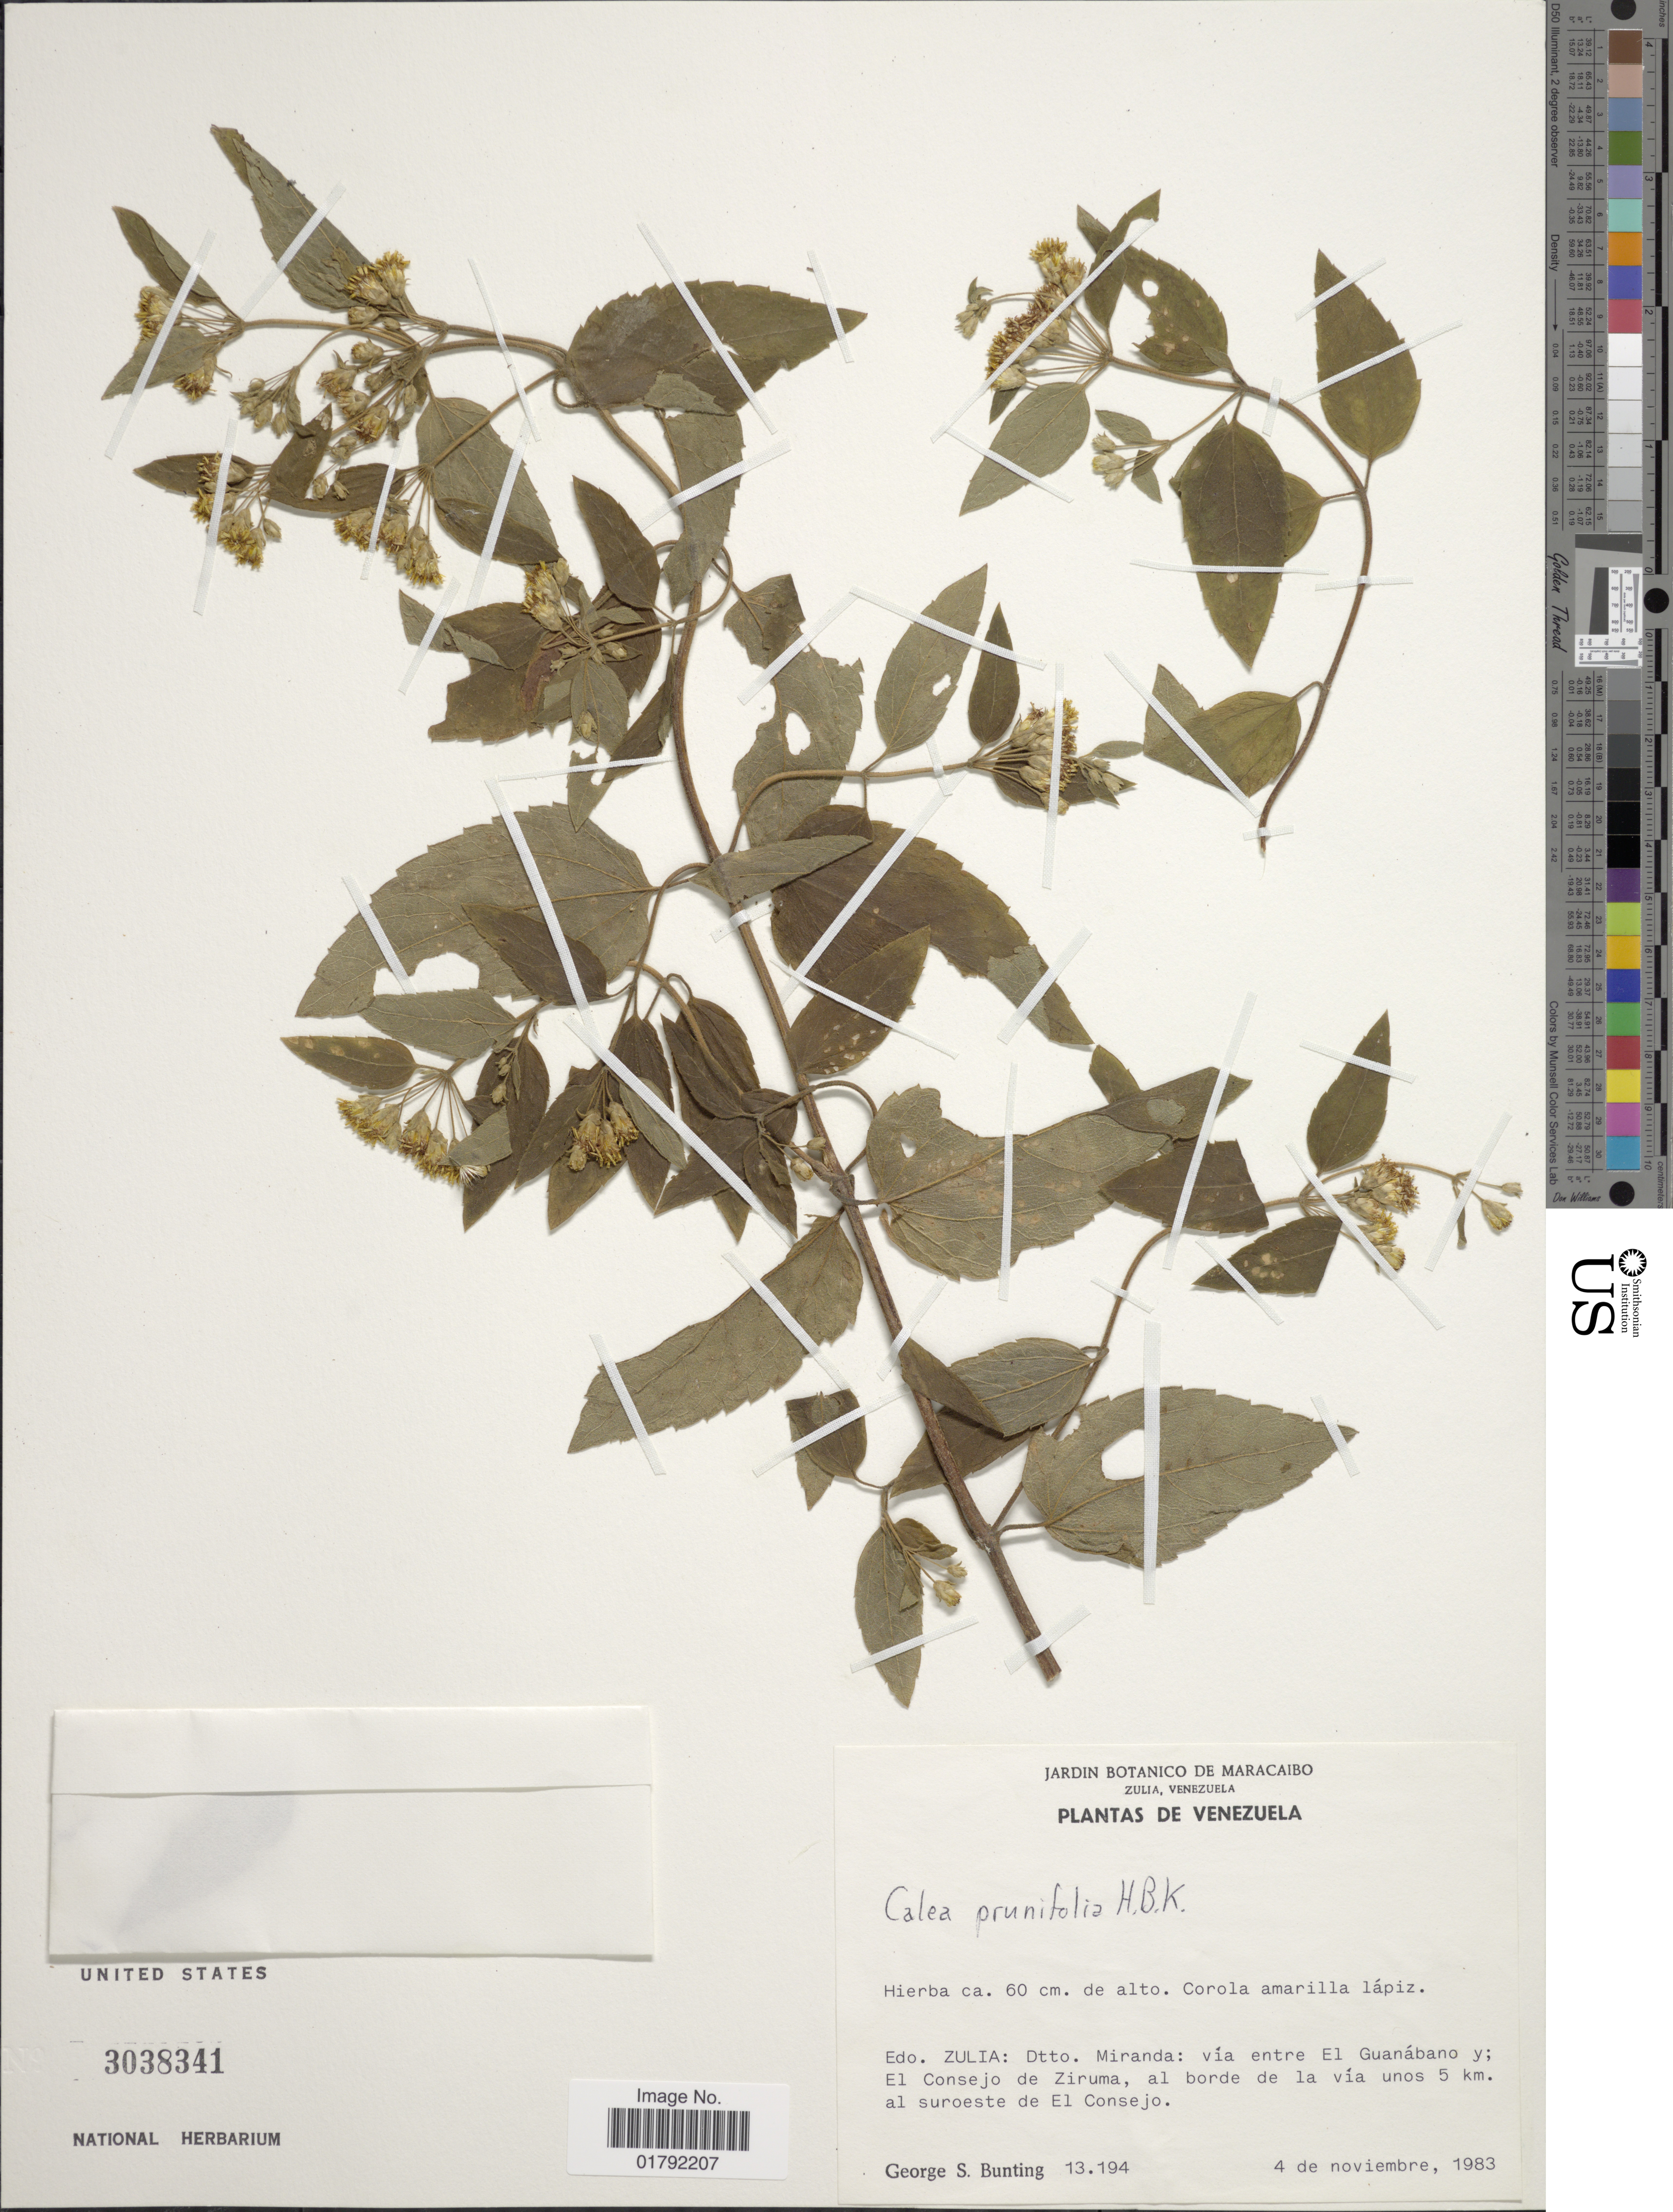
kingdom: Plantae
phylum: Tracheophyta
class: Magnoliopsida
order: Asterales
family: Asteraceae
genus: Calea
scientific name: Calea prunifolia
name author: Kunth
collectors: G. S. Bunting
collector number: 13194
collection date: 1983-11-04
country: Venezuela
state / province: Zulia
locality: Dtto. Miranda: via entre El Guanabano y; El Consejo de Ziruma, al borde de la via unos 5 km. al suroeste de El Consejo.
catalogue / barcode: US 3038341